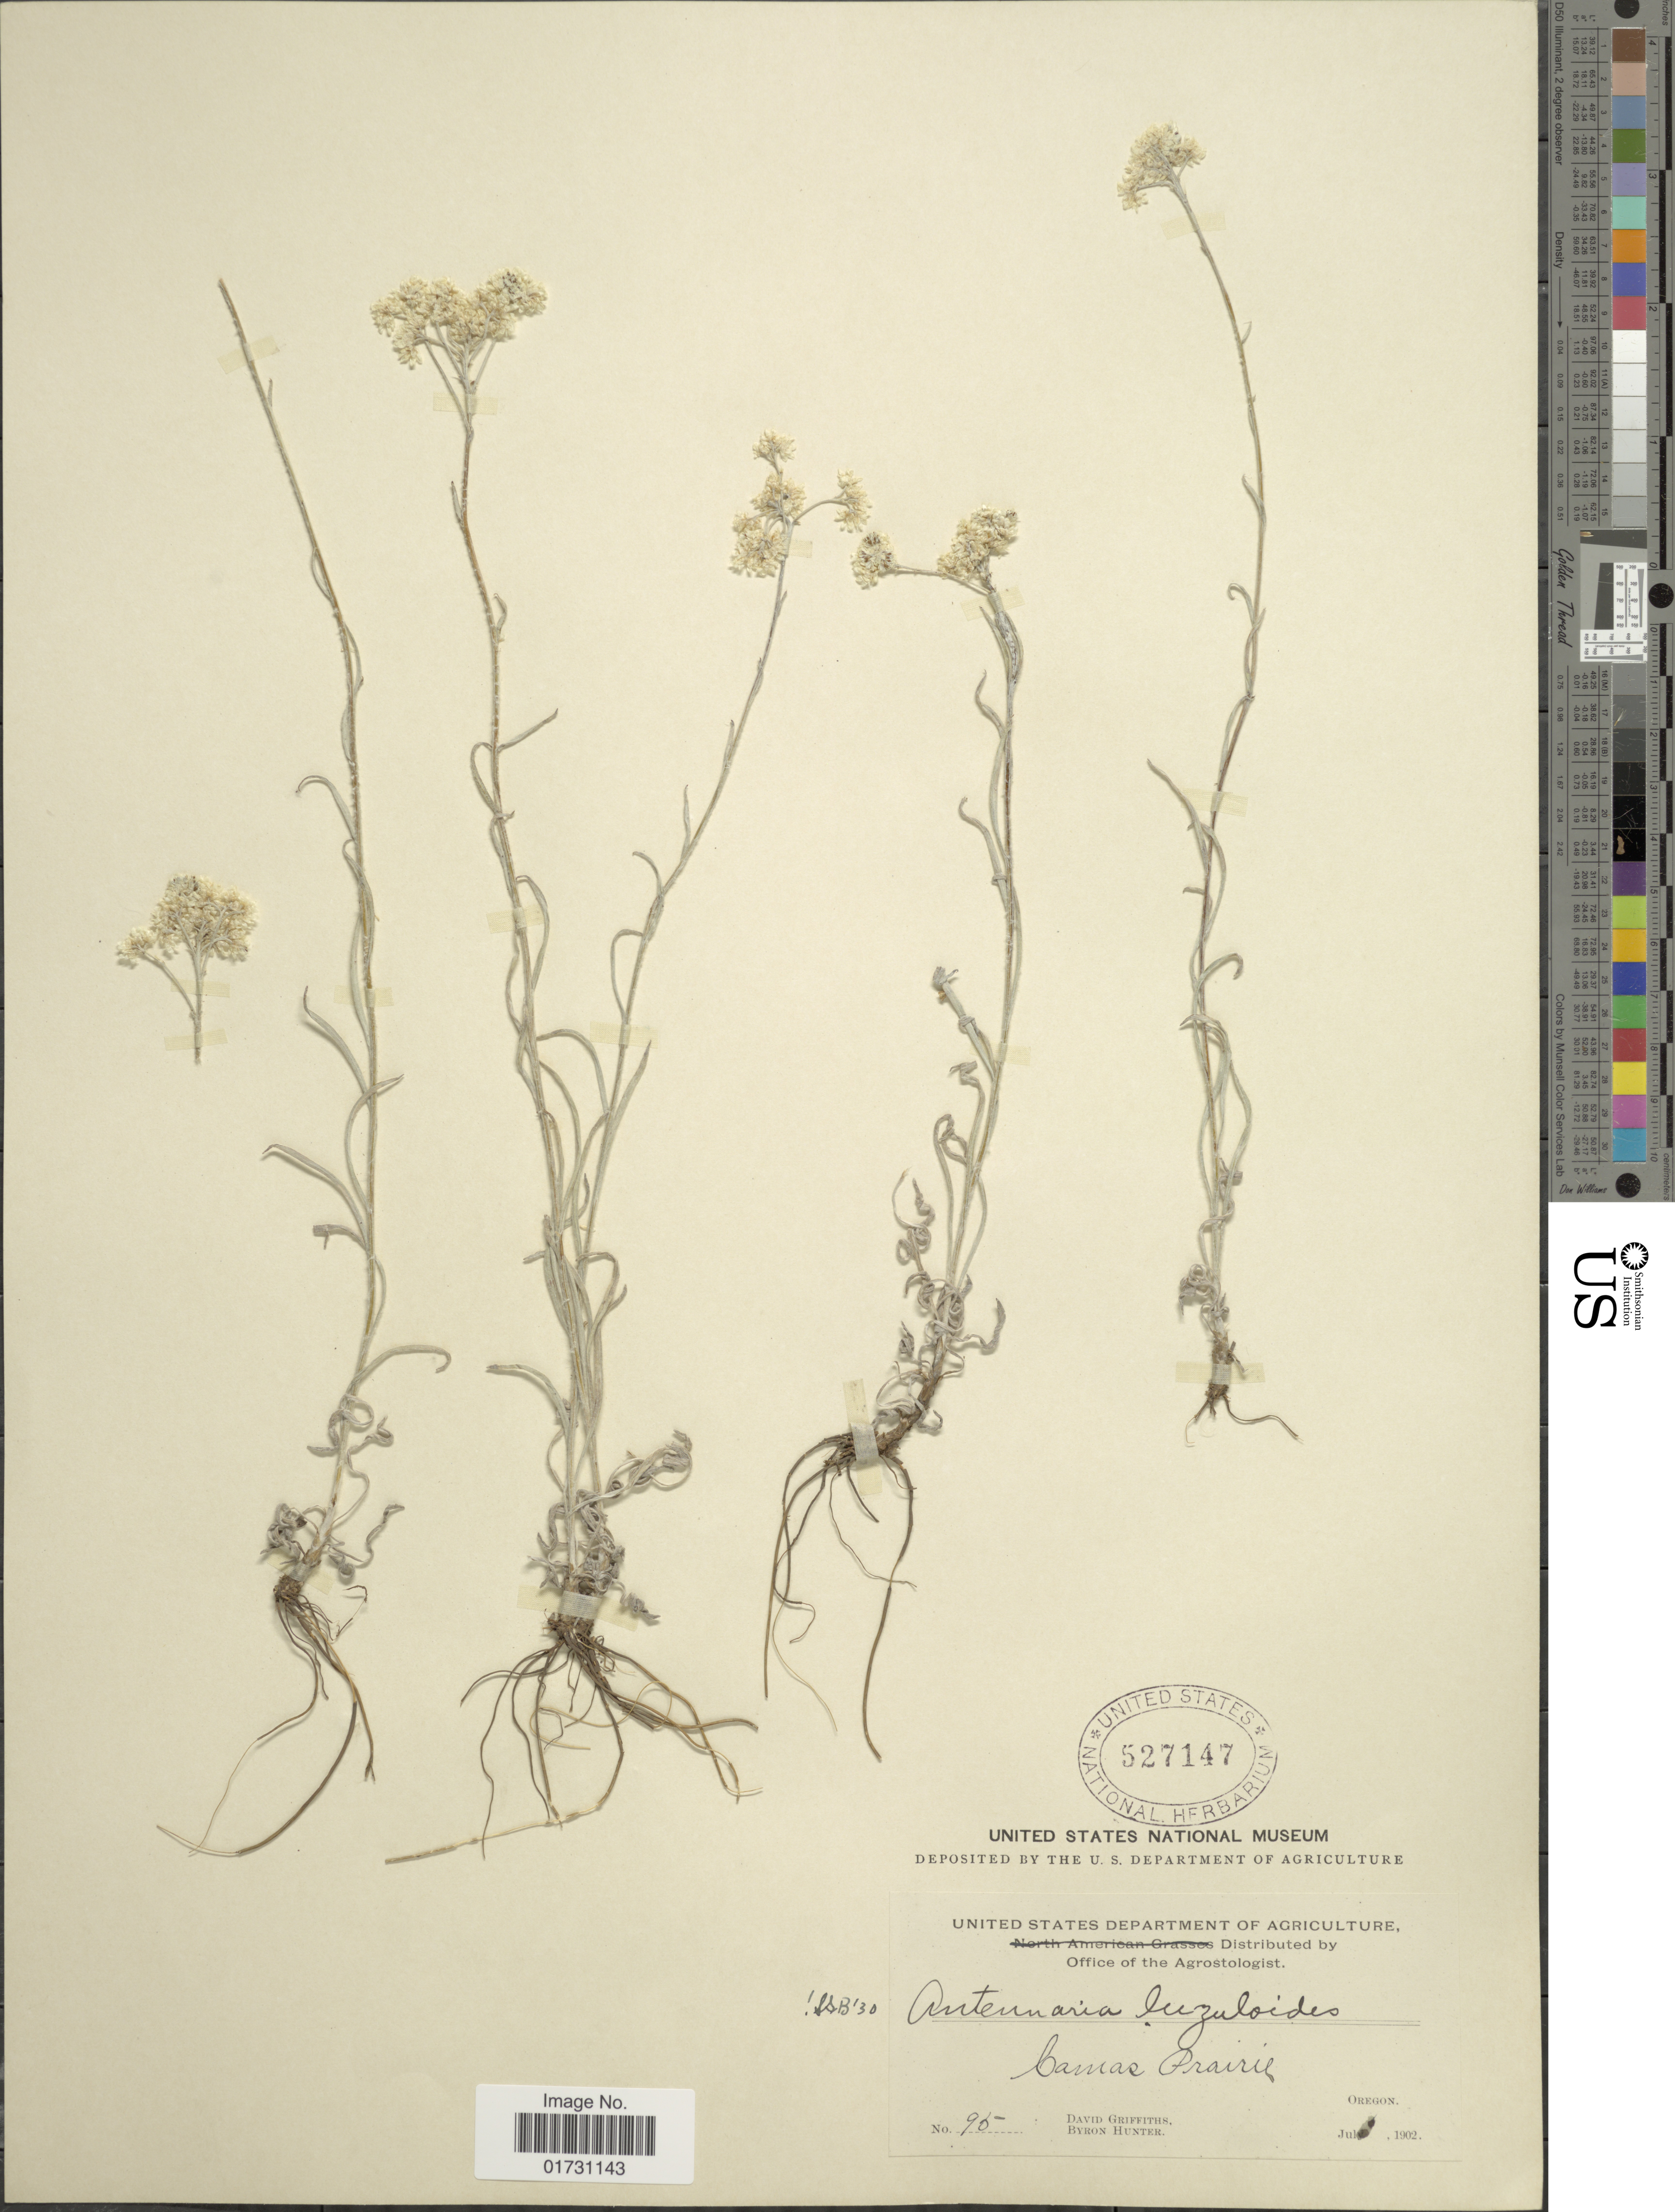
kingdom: Plantae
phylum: Tracheophyta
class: Magnoliopsida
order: Asterales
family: Asteraceae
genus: Antennaria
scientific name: Antennaria luzuloides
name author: Torr. & A. Gray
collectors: D. Griffiths & B. Hunter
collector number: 95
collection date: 1902-07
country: United States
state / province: Oregon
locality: Camas Prairies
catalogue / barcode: US 527147